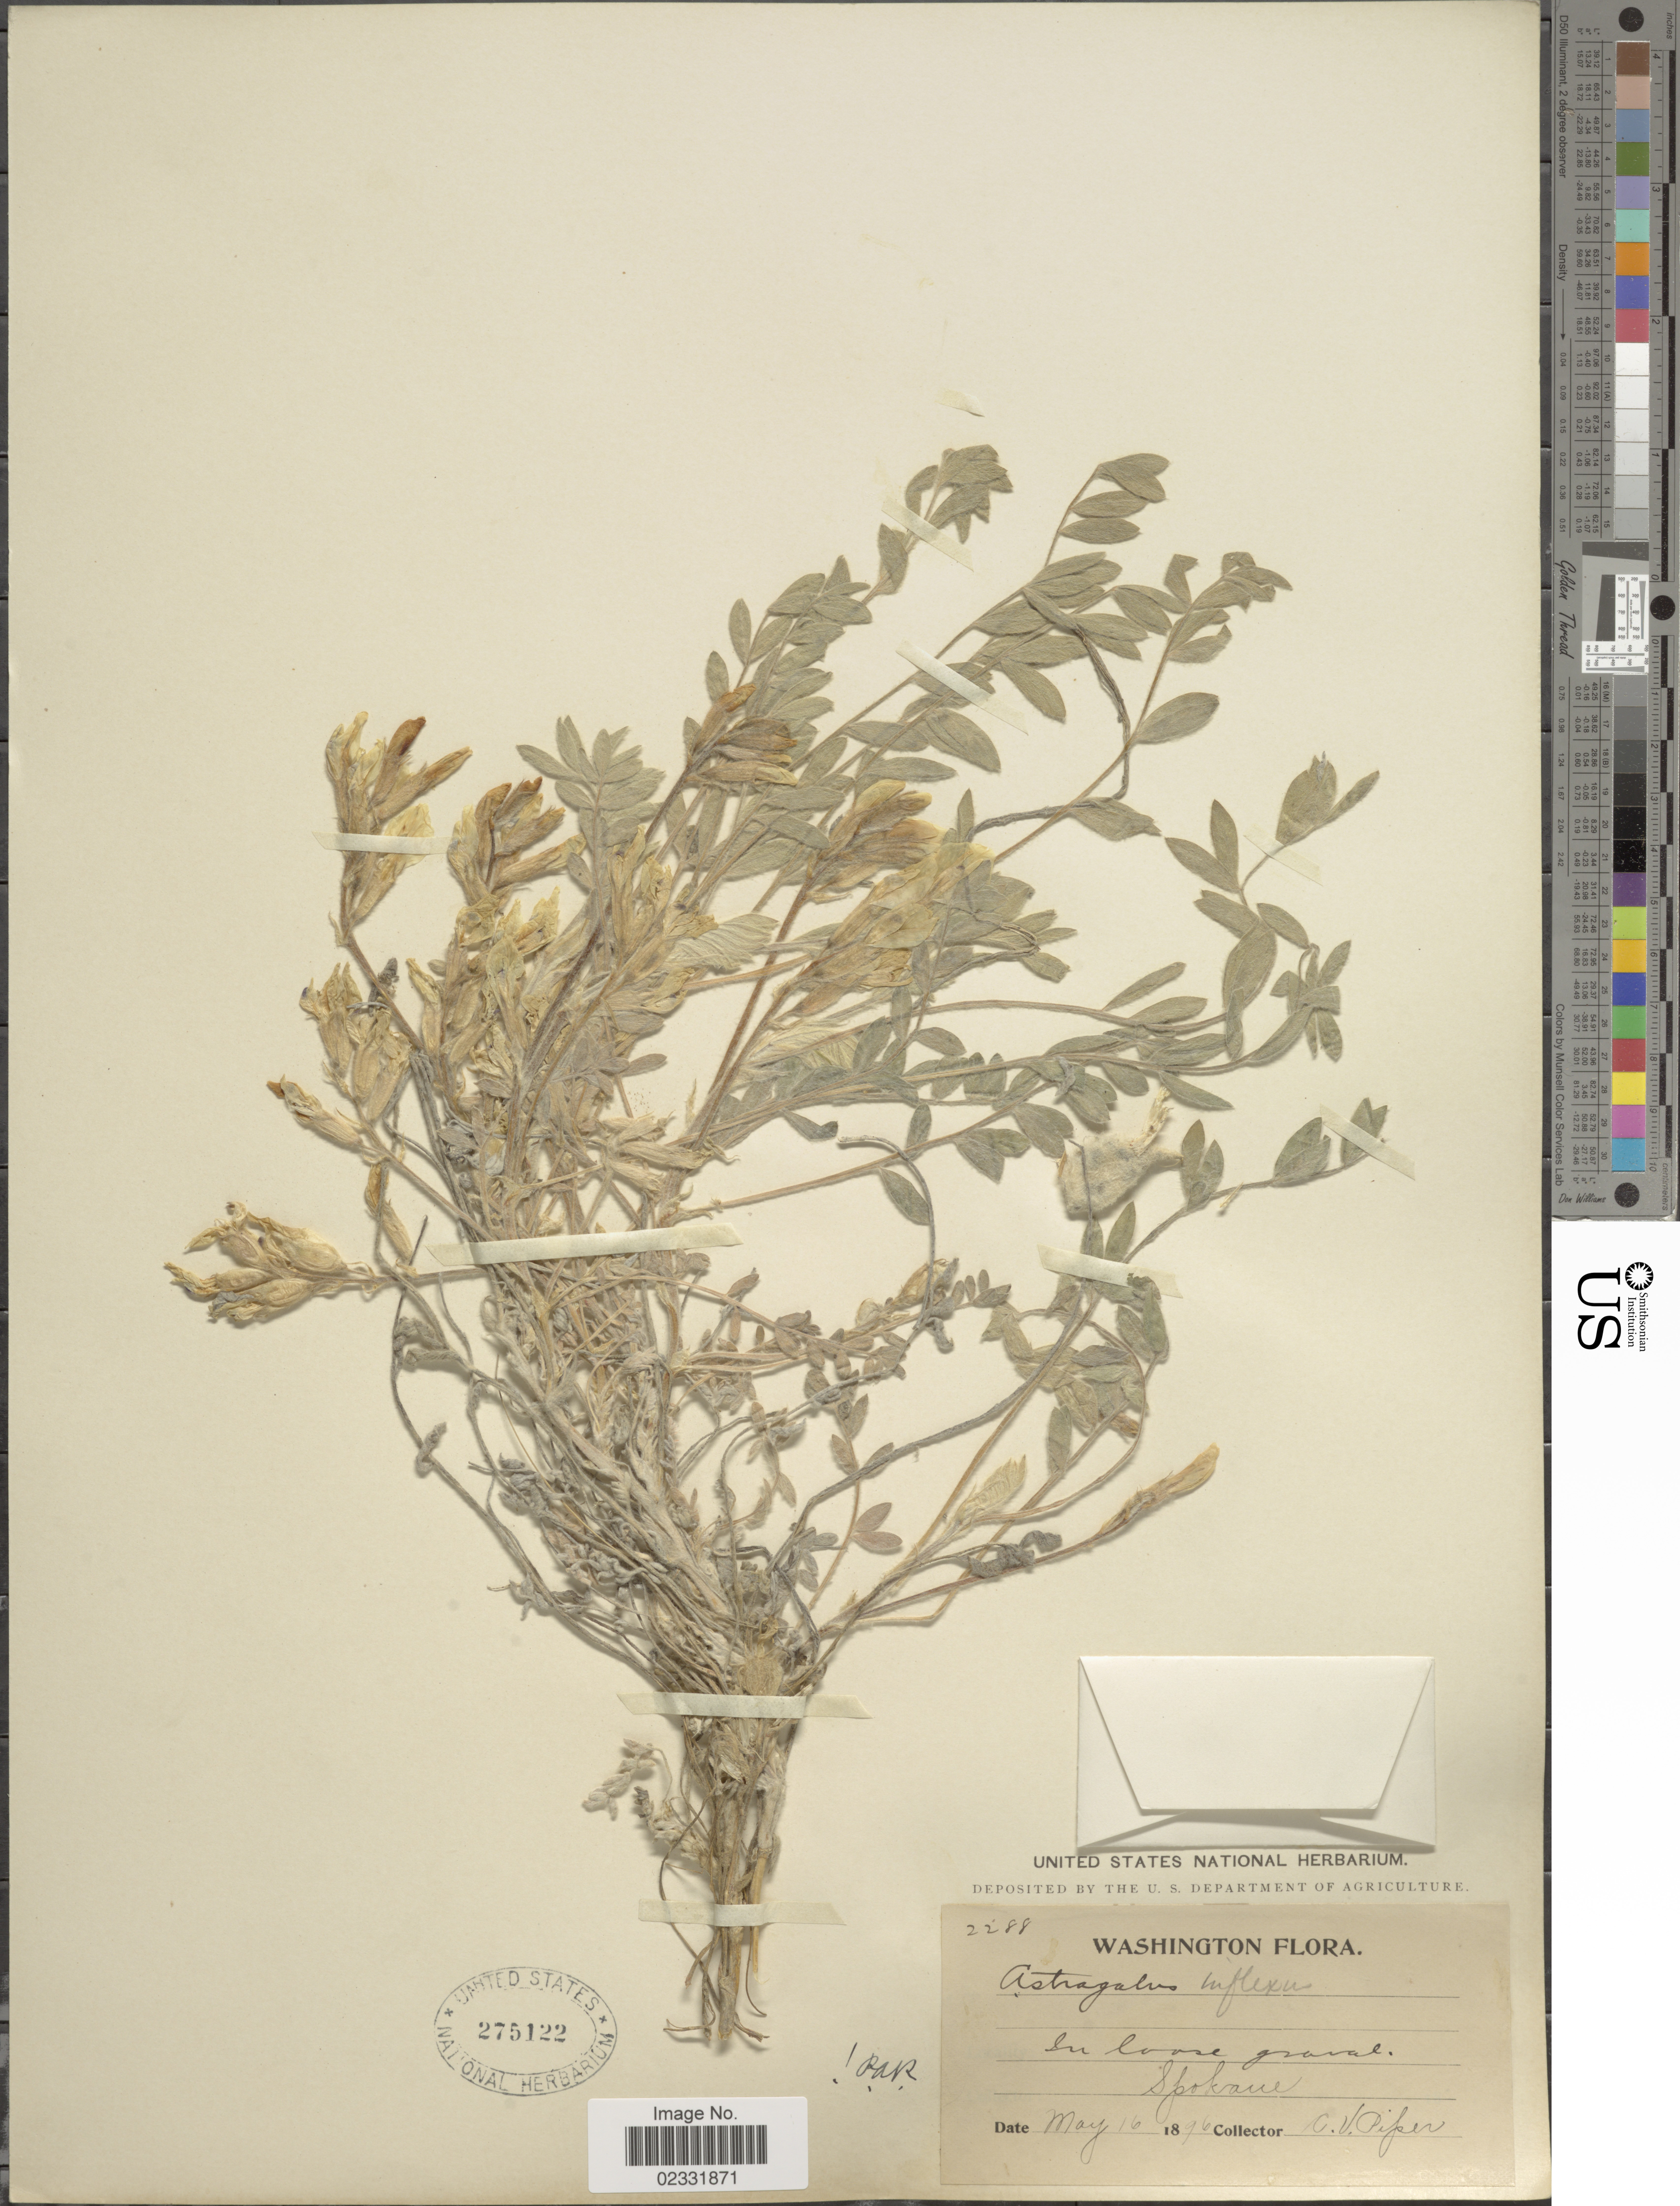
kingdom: Plantae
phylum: Tracheophyta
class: Magnoliopsida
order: Fabales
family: Fabaceae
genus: Astragalus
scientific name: Astragalus inflexus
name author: Douglas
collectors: C. V. Piper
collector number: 2288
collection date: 1876-05-16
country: United States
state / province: Washington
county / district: Spokane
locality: Spokane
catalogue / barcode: US 275122